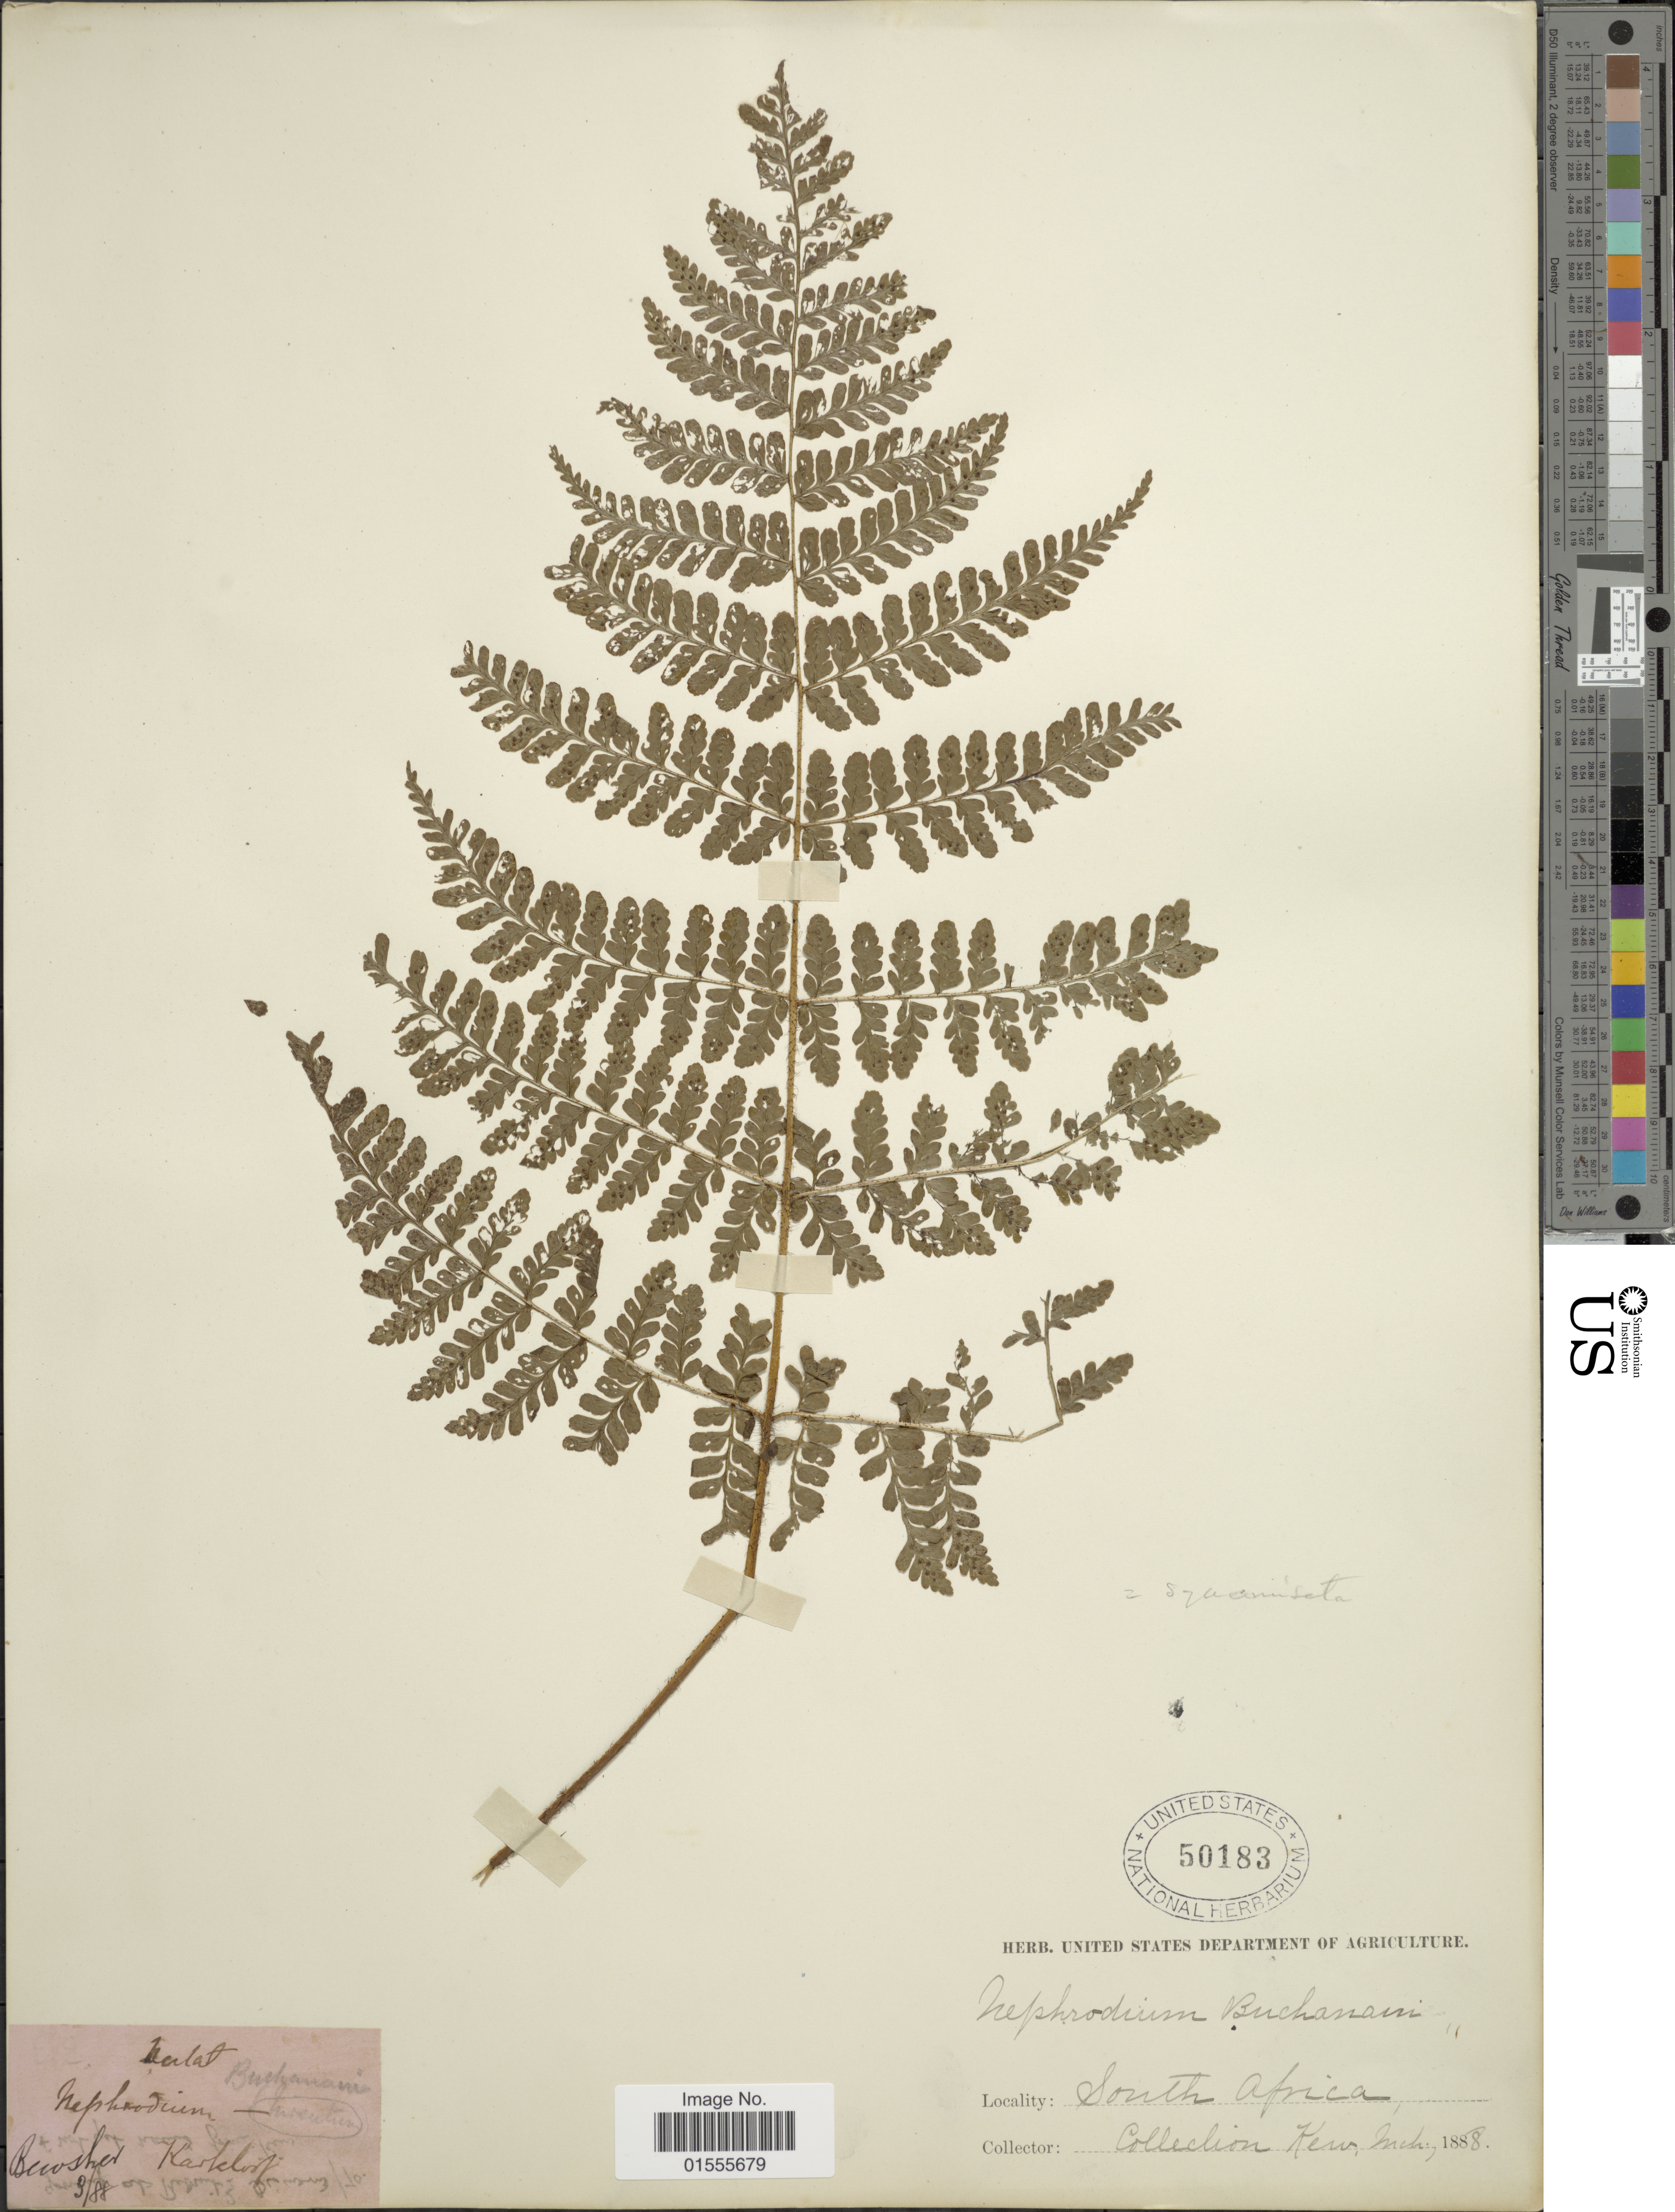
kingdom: Plantae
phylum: Tracheophyta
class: Polypodiopsida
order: Polypodiales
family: Dryopteridaceae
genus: Dryopteris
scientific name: Dryopteris squamiseta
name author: (Hook.) Kuntze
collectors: C. Bewsher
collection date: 1888-03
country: South Africa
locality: Karkloof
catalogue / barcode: US 50183